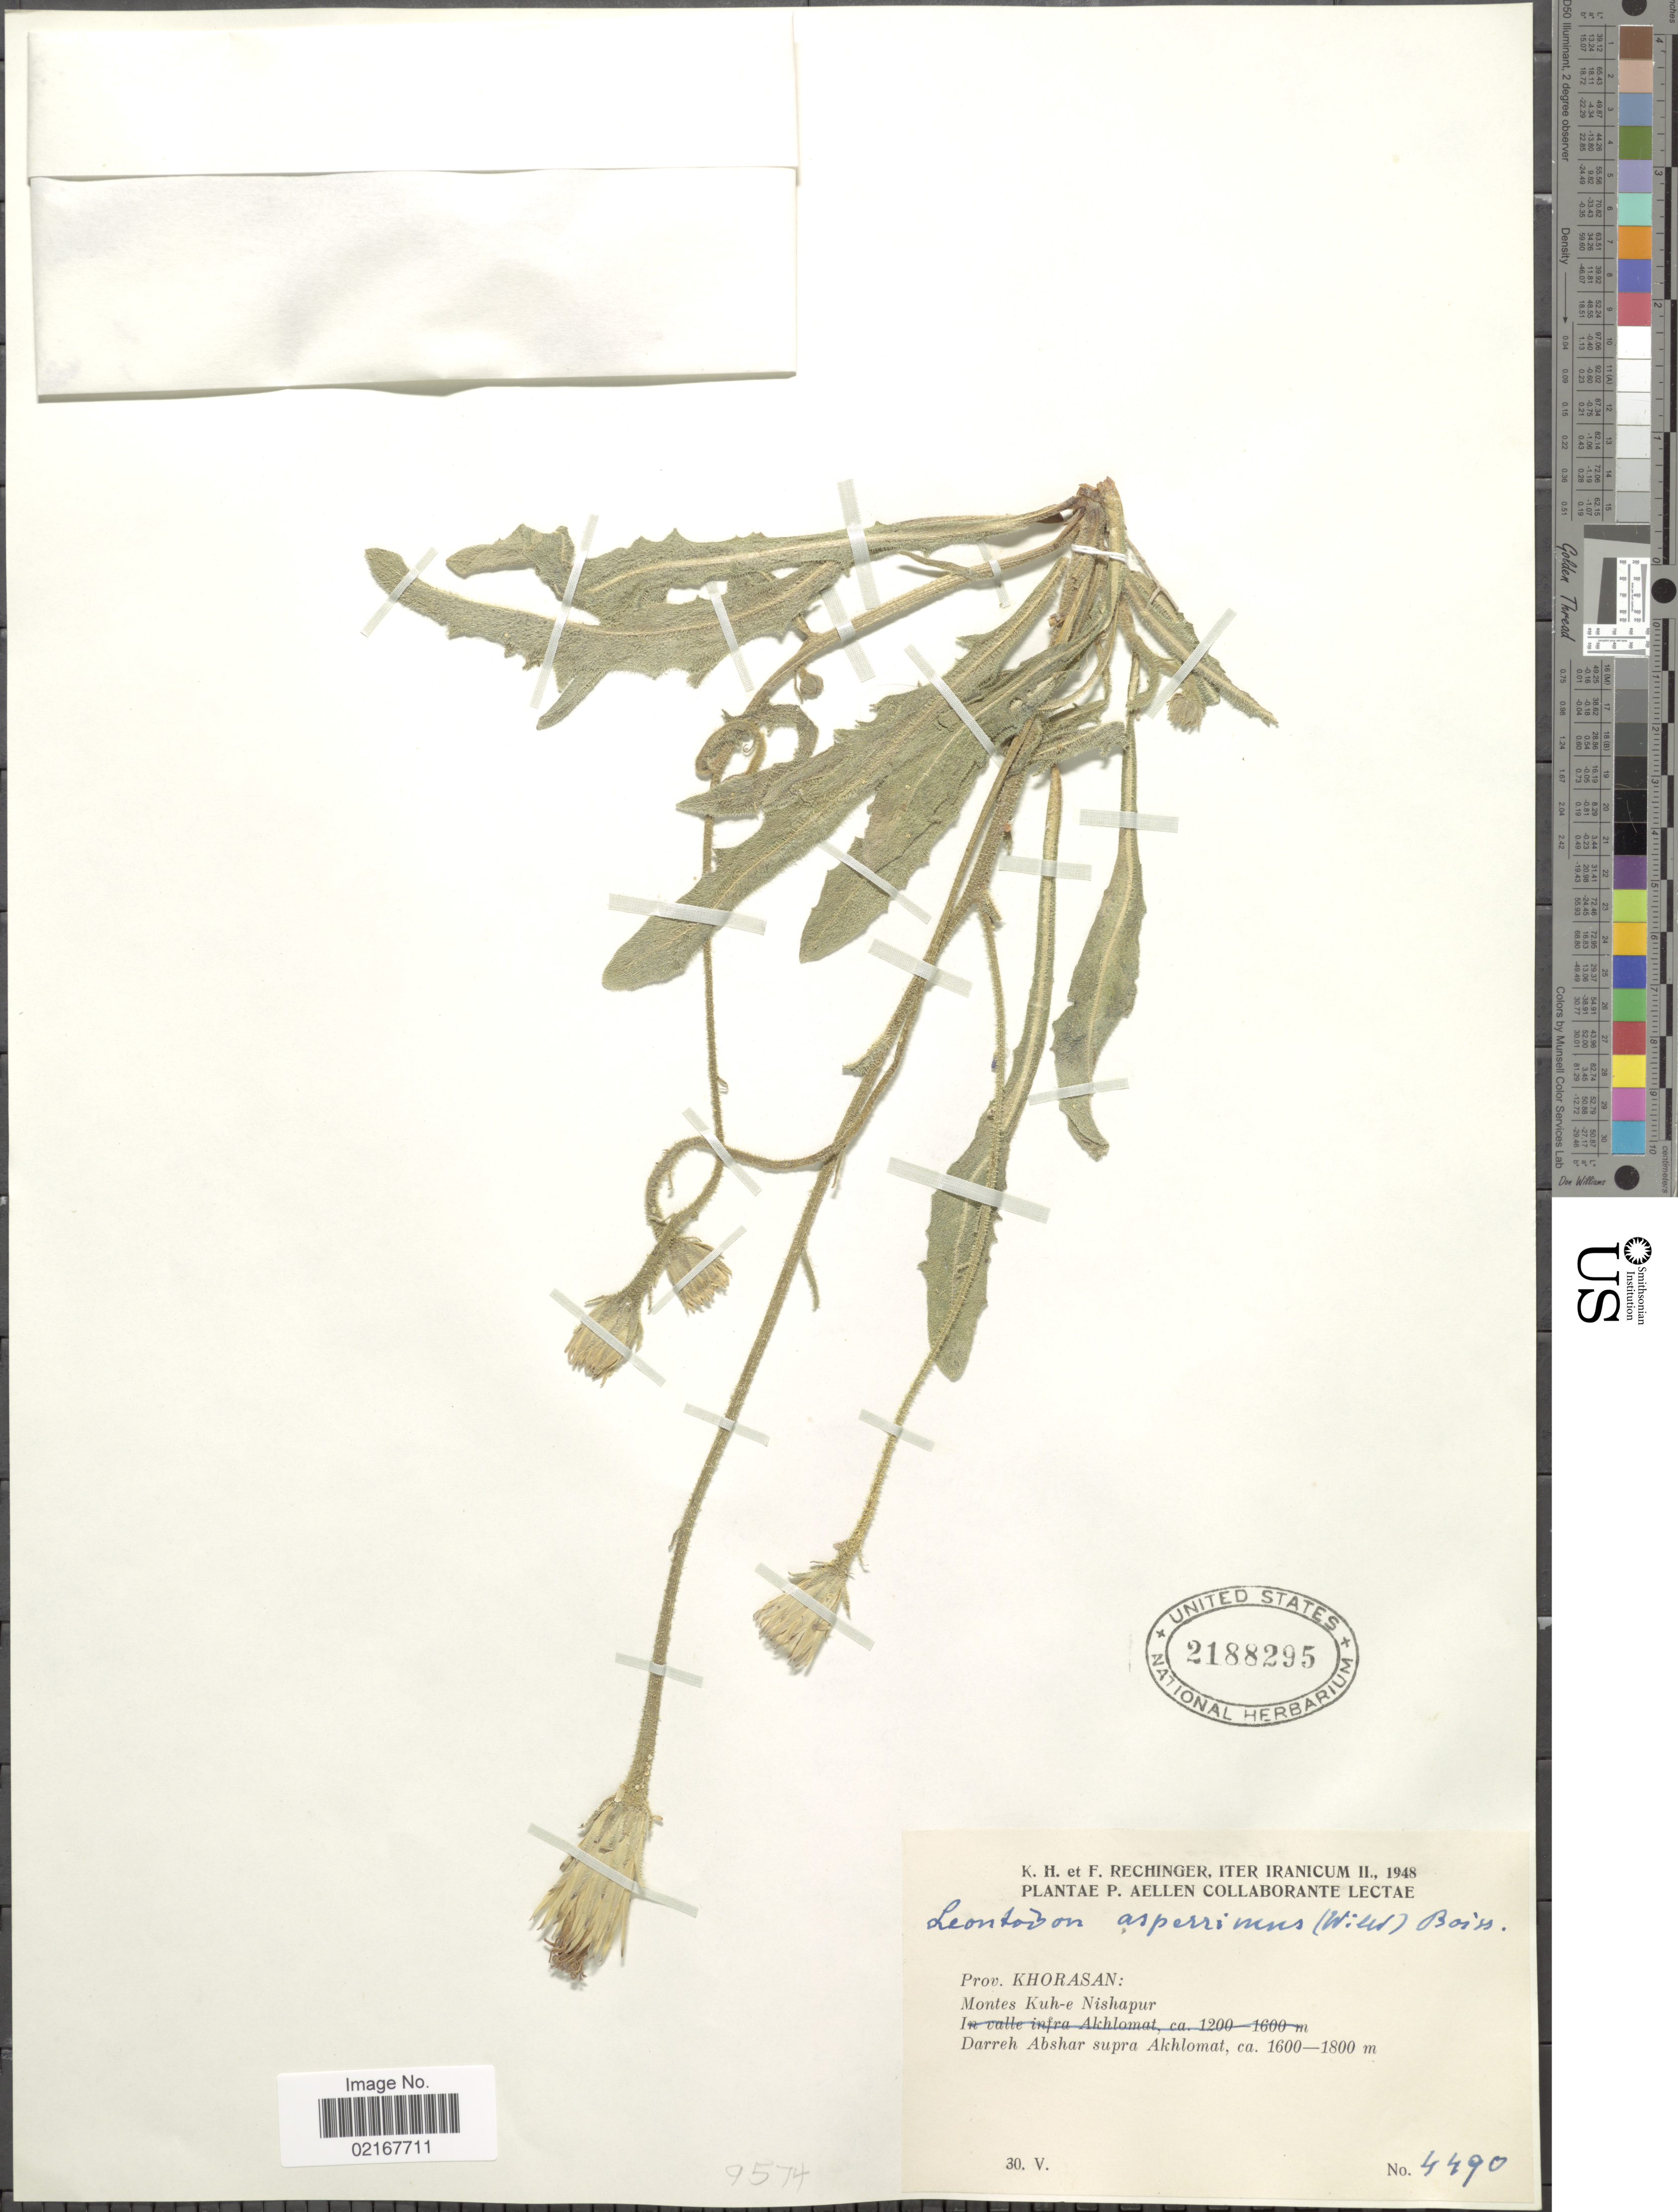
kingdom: Plantae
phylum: Tracheophyta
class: Magnoliopsida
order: Asterales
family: Asteraceae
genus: Leontodon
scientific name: Leontodon asperrimus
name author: (Willd.) Endl.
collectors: K. H. Rechinger & F. Rechinger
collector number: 4490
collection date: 1948-05-30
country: Iran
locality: Prov. Khorasan, Montes Kuh-e Nishapur, Darreh Abshar supra Akhlomat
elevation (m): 1600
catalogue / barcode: US 2188295